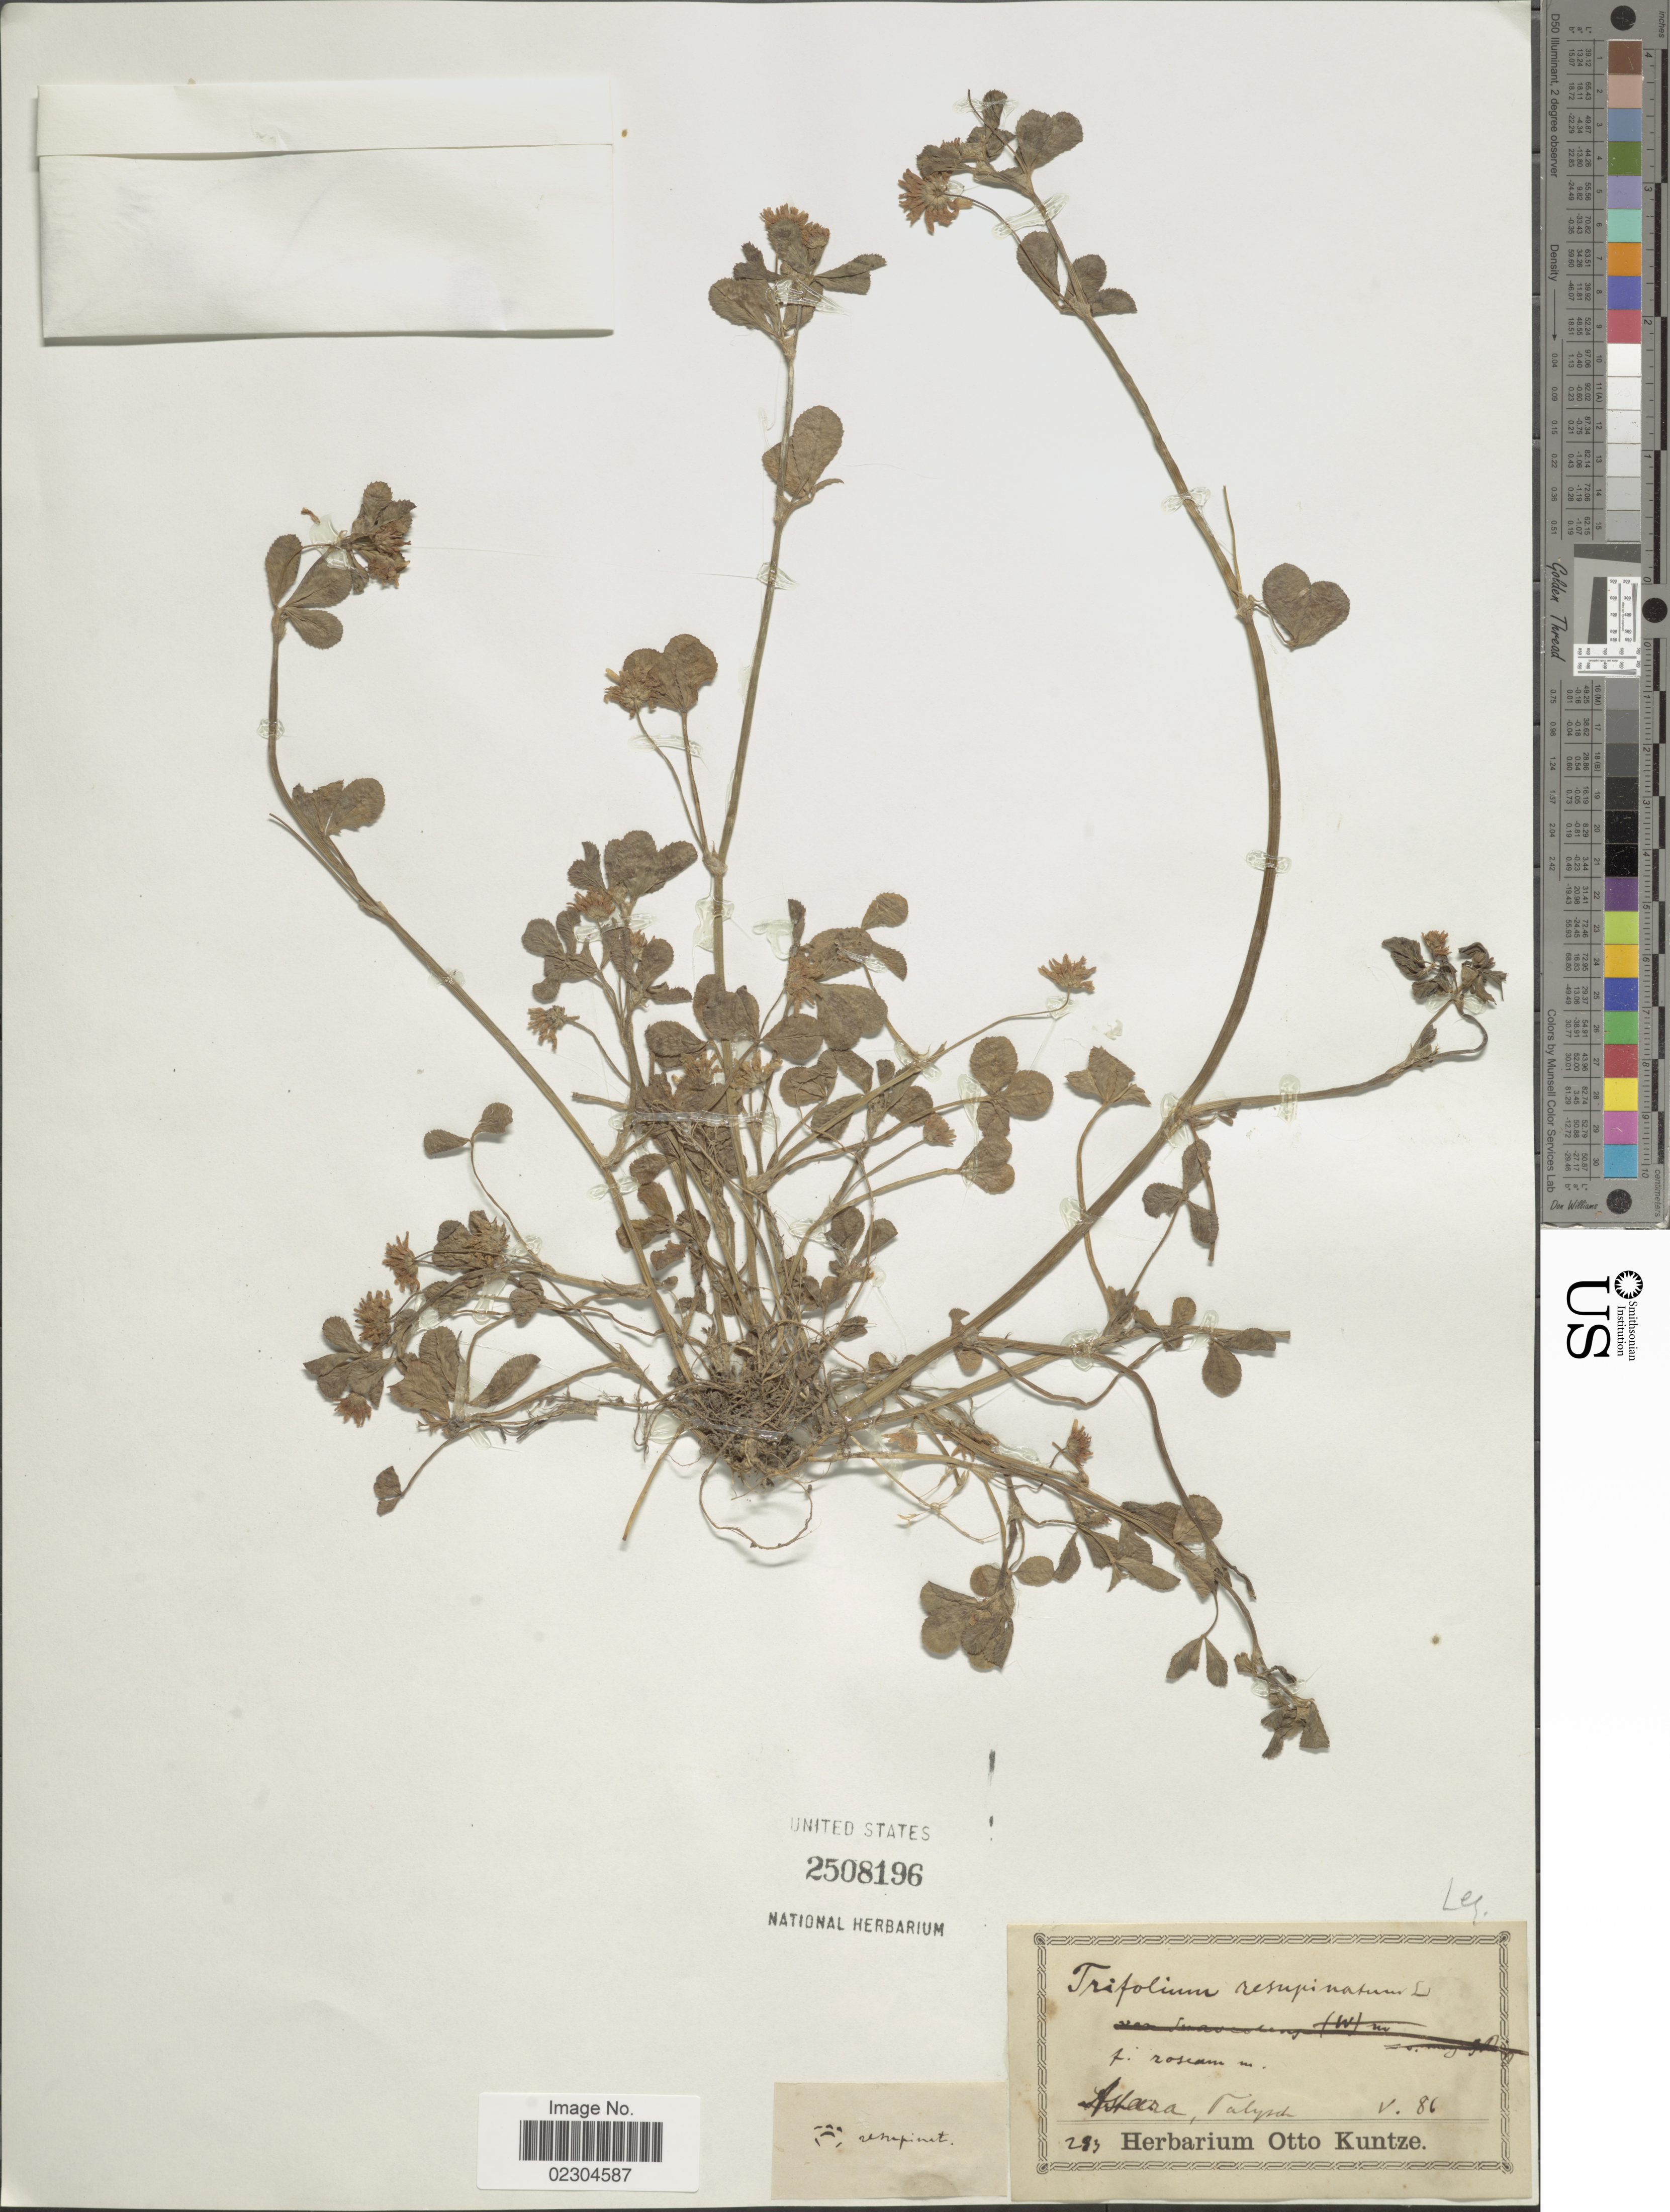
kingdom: Plantae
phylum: Tracheophyta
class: Magnoliopsida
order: Fabales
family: Fabaceae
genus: Trifolium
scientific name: Trifolium resupinatum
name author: L.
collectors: ex herb. Otto Kuntze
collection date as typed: Transcribed d/m/y: /5/86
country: Iran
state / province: Gilan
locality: Apara, palijk [interpreted]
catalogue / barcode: US 2508196